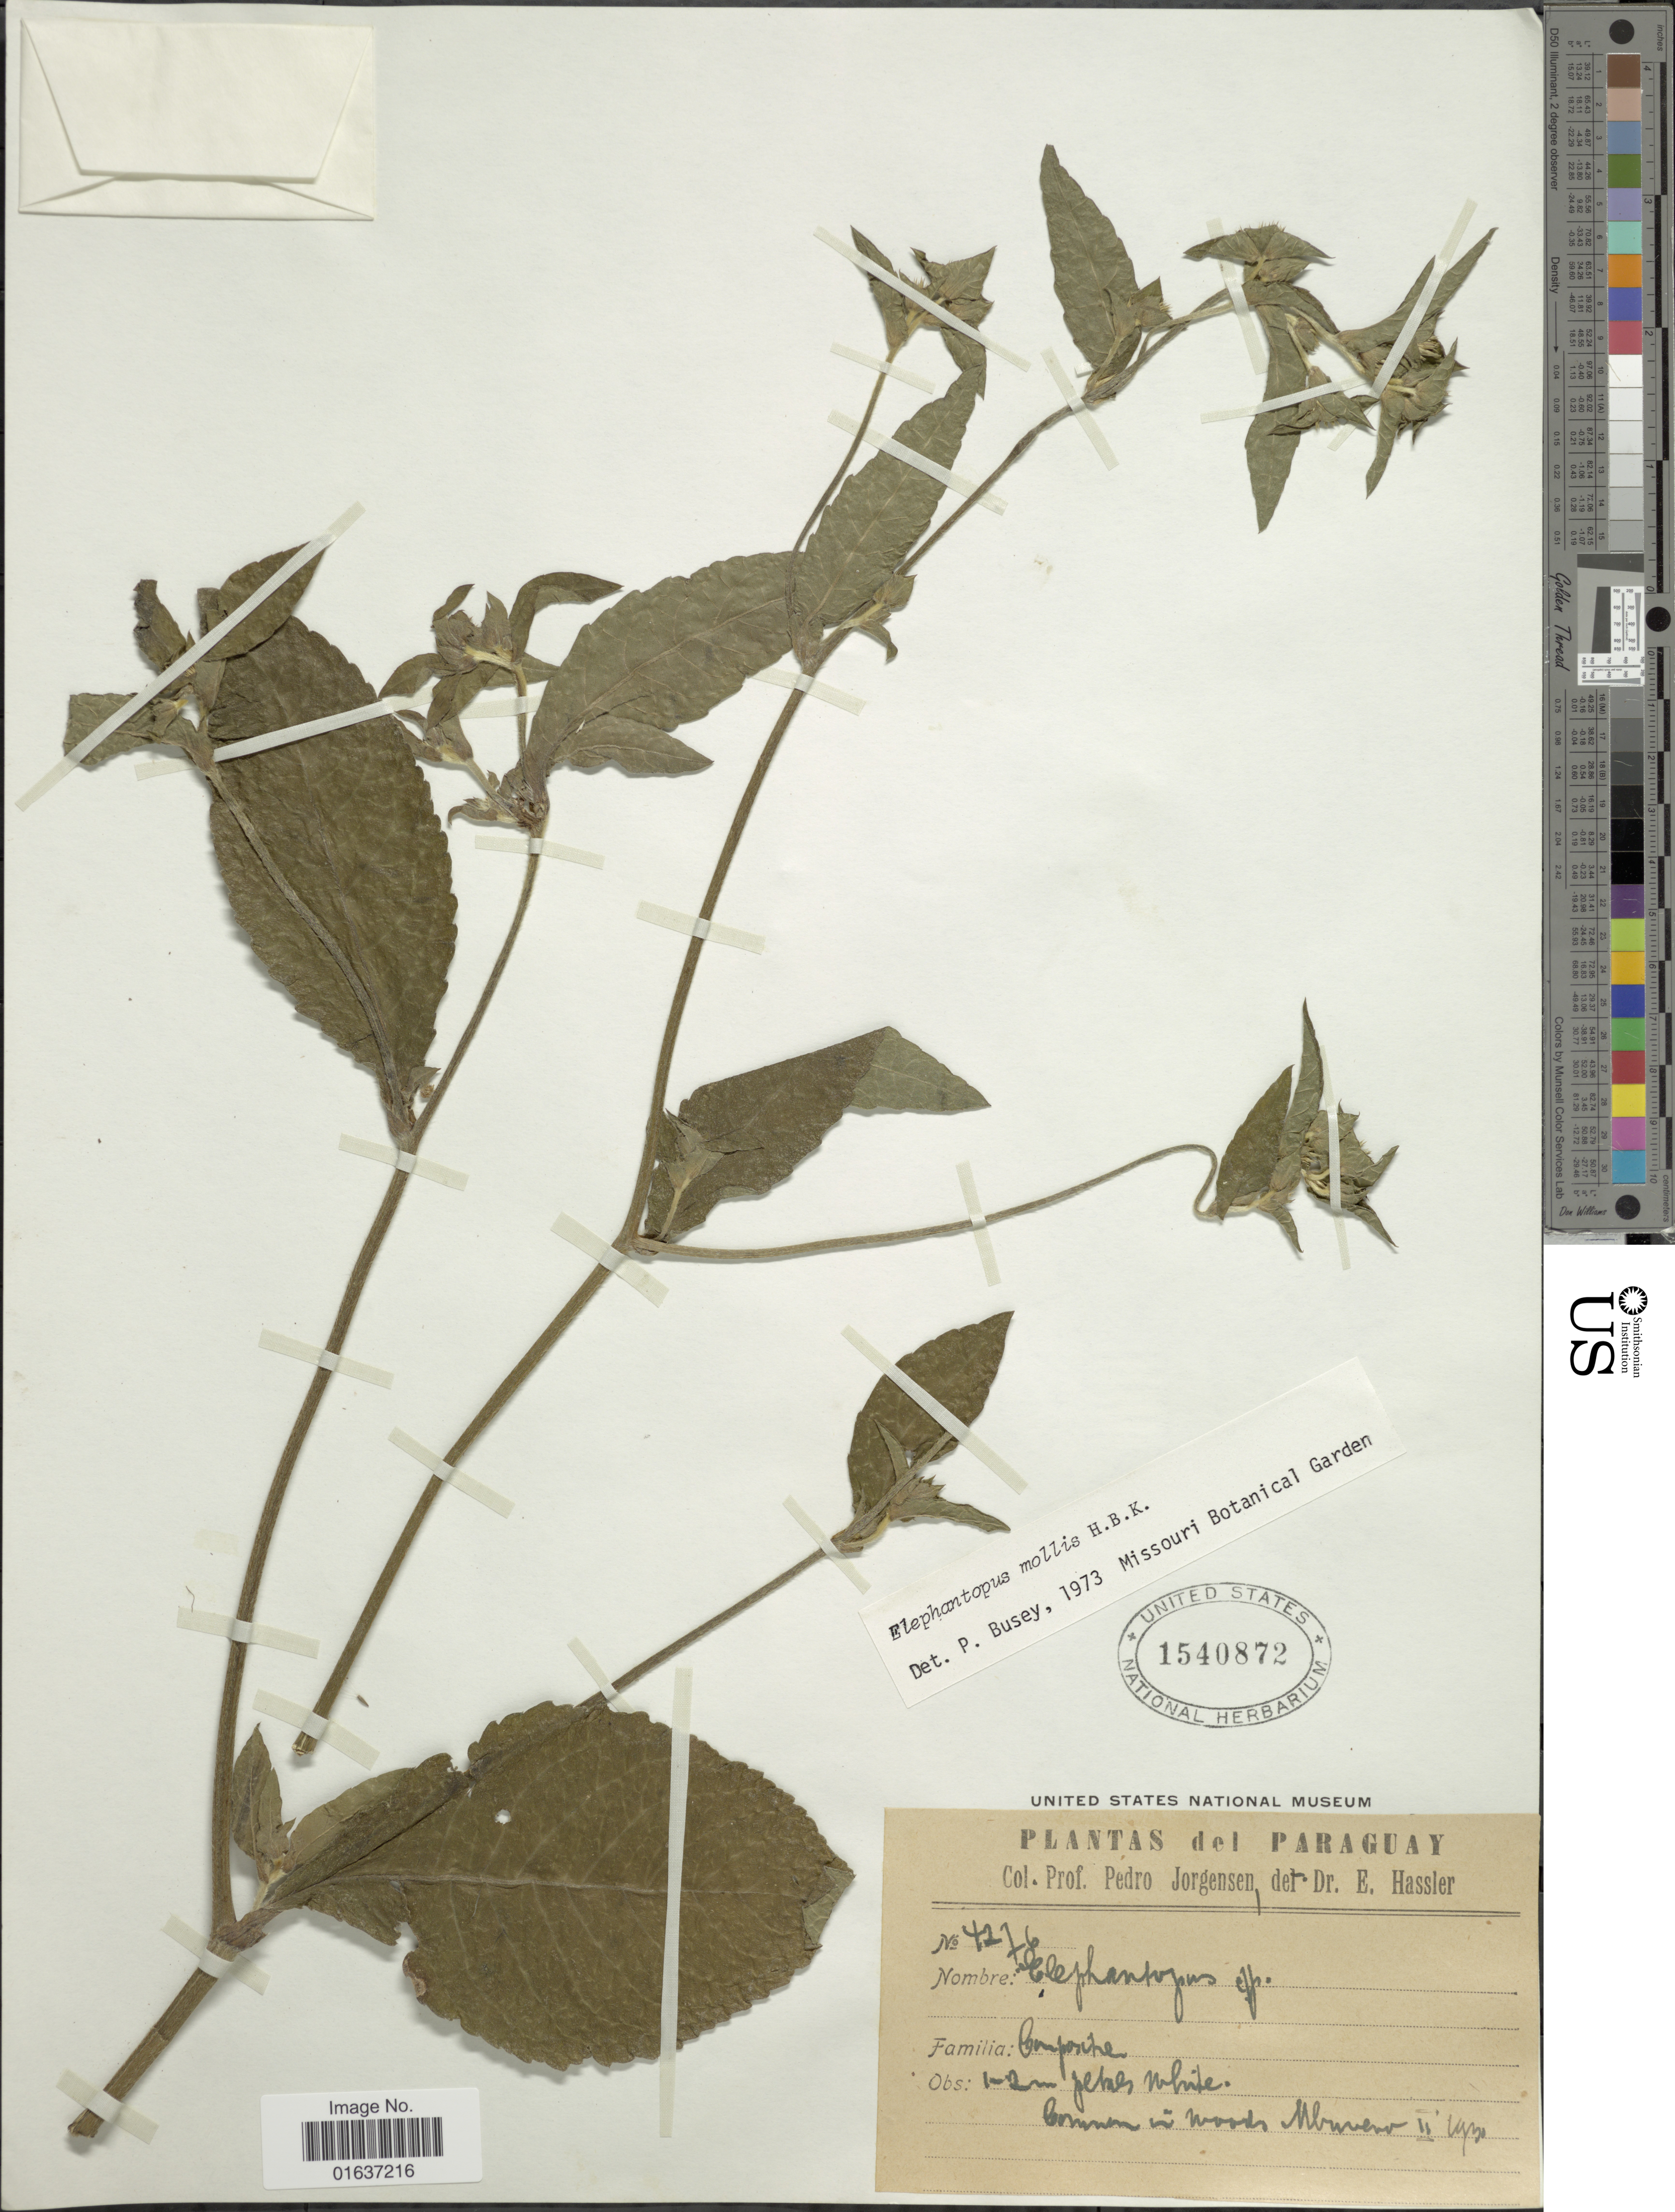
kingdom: Plantae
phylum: Tracheophyta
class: Magnoliopsida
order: Asterales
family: Asteraceae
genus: Elephantopus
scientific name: Elephantopus mollis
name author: Kunth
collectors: P. Jörgensen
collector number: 4276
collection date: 1930-02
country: Paraguay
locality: Mburero.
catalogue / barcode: US 1540872